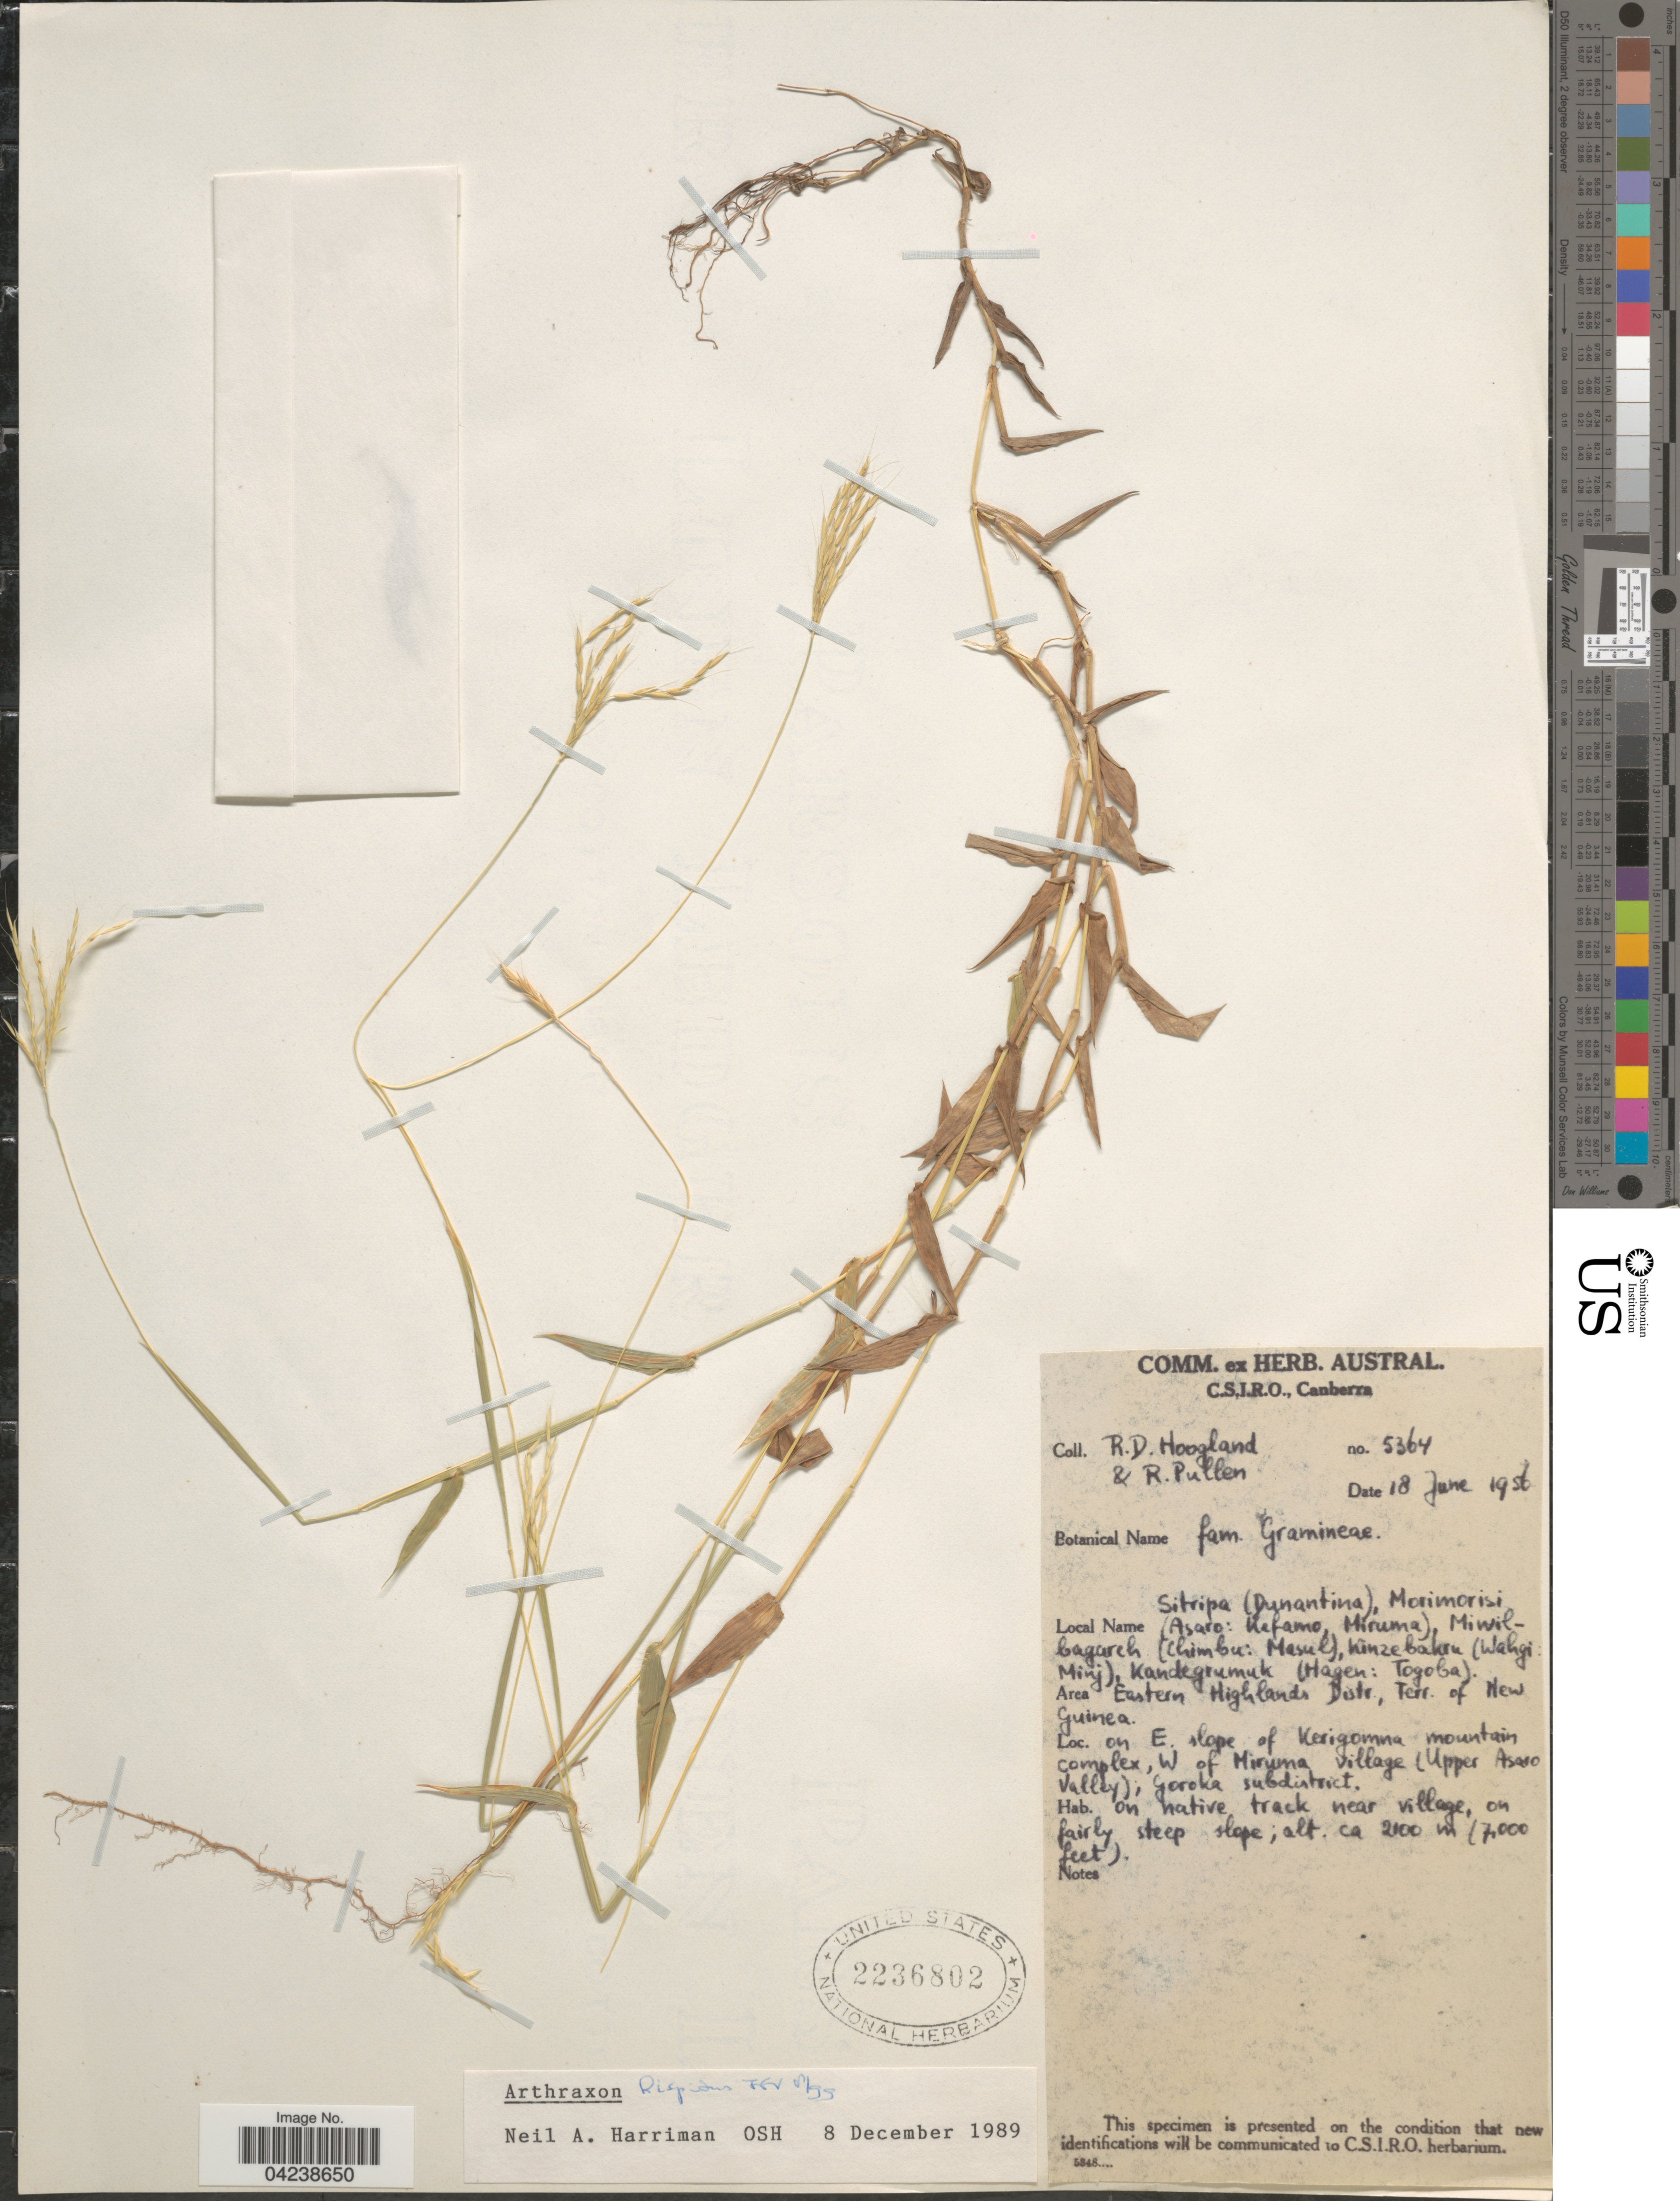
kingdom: Plantae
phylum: Tracheophyta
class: Liliopsida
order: Poales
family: Poaceae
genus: Arthraxon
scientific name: Arthraxon hispidus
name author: (Thunb.) Makino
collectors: R. D. Hoogland & R. Pullen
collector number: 5364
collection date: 1956-06-18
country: Papua New Guinea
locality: Eastern Highlands Distr., Terr. of New Guinea. On E. slope of Kerigomna mountain compex, W of Miruma village (Upper Asaro Valley), Goroka subdistrict. On native track near village, on fairly steep slope.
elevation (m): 2100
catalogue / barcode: US 2236802